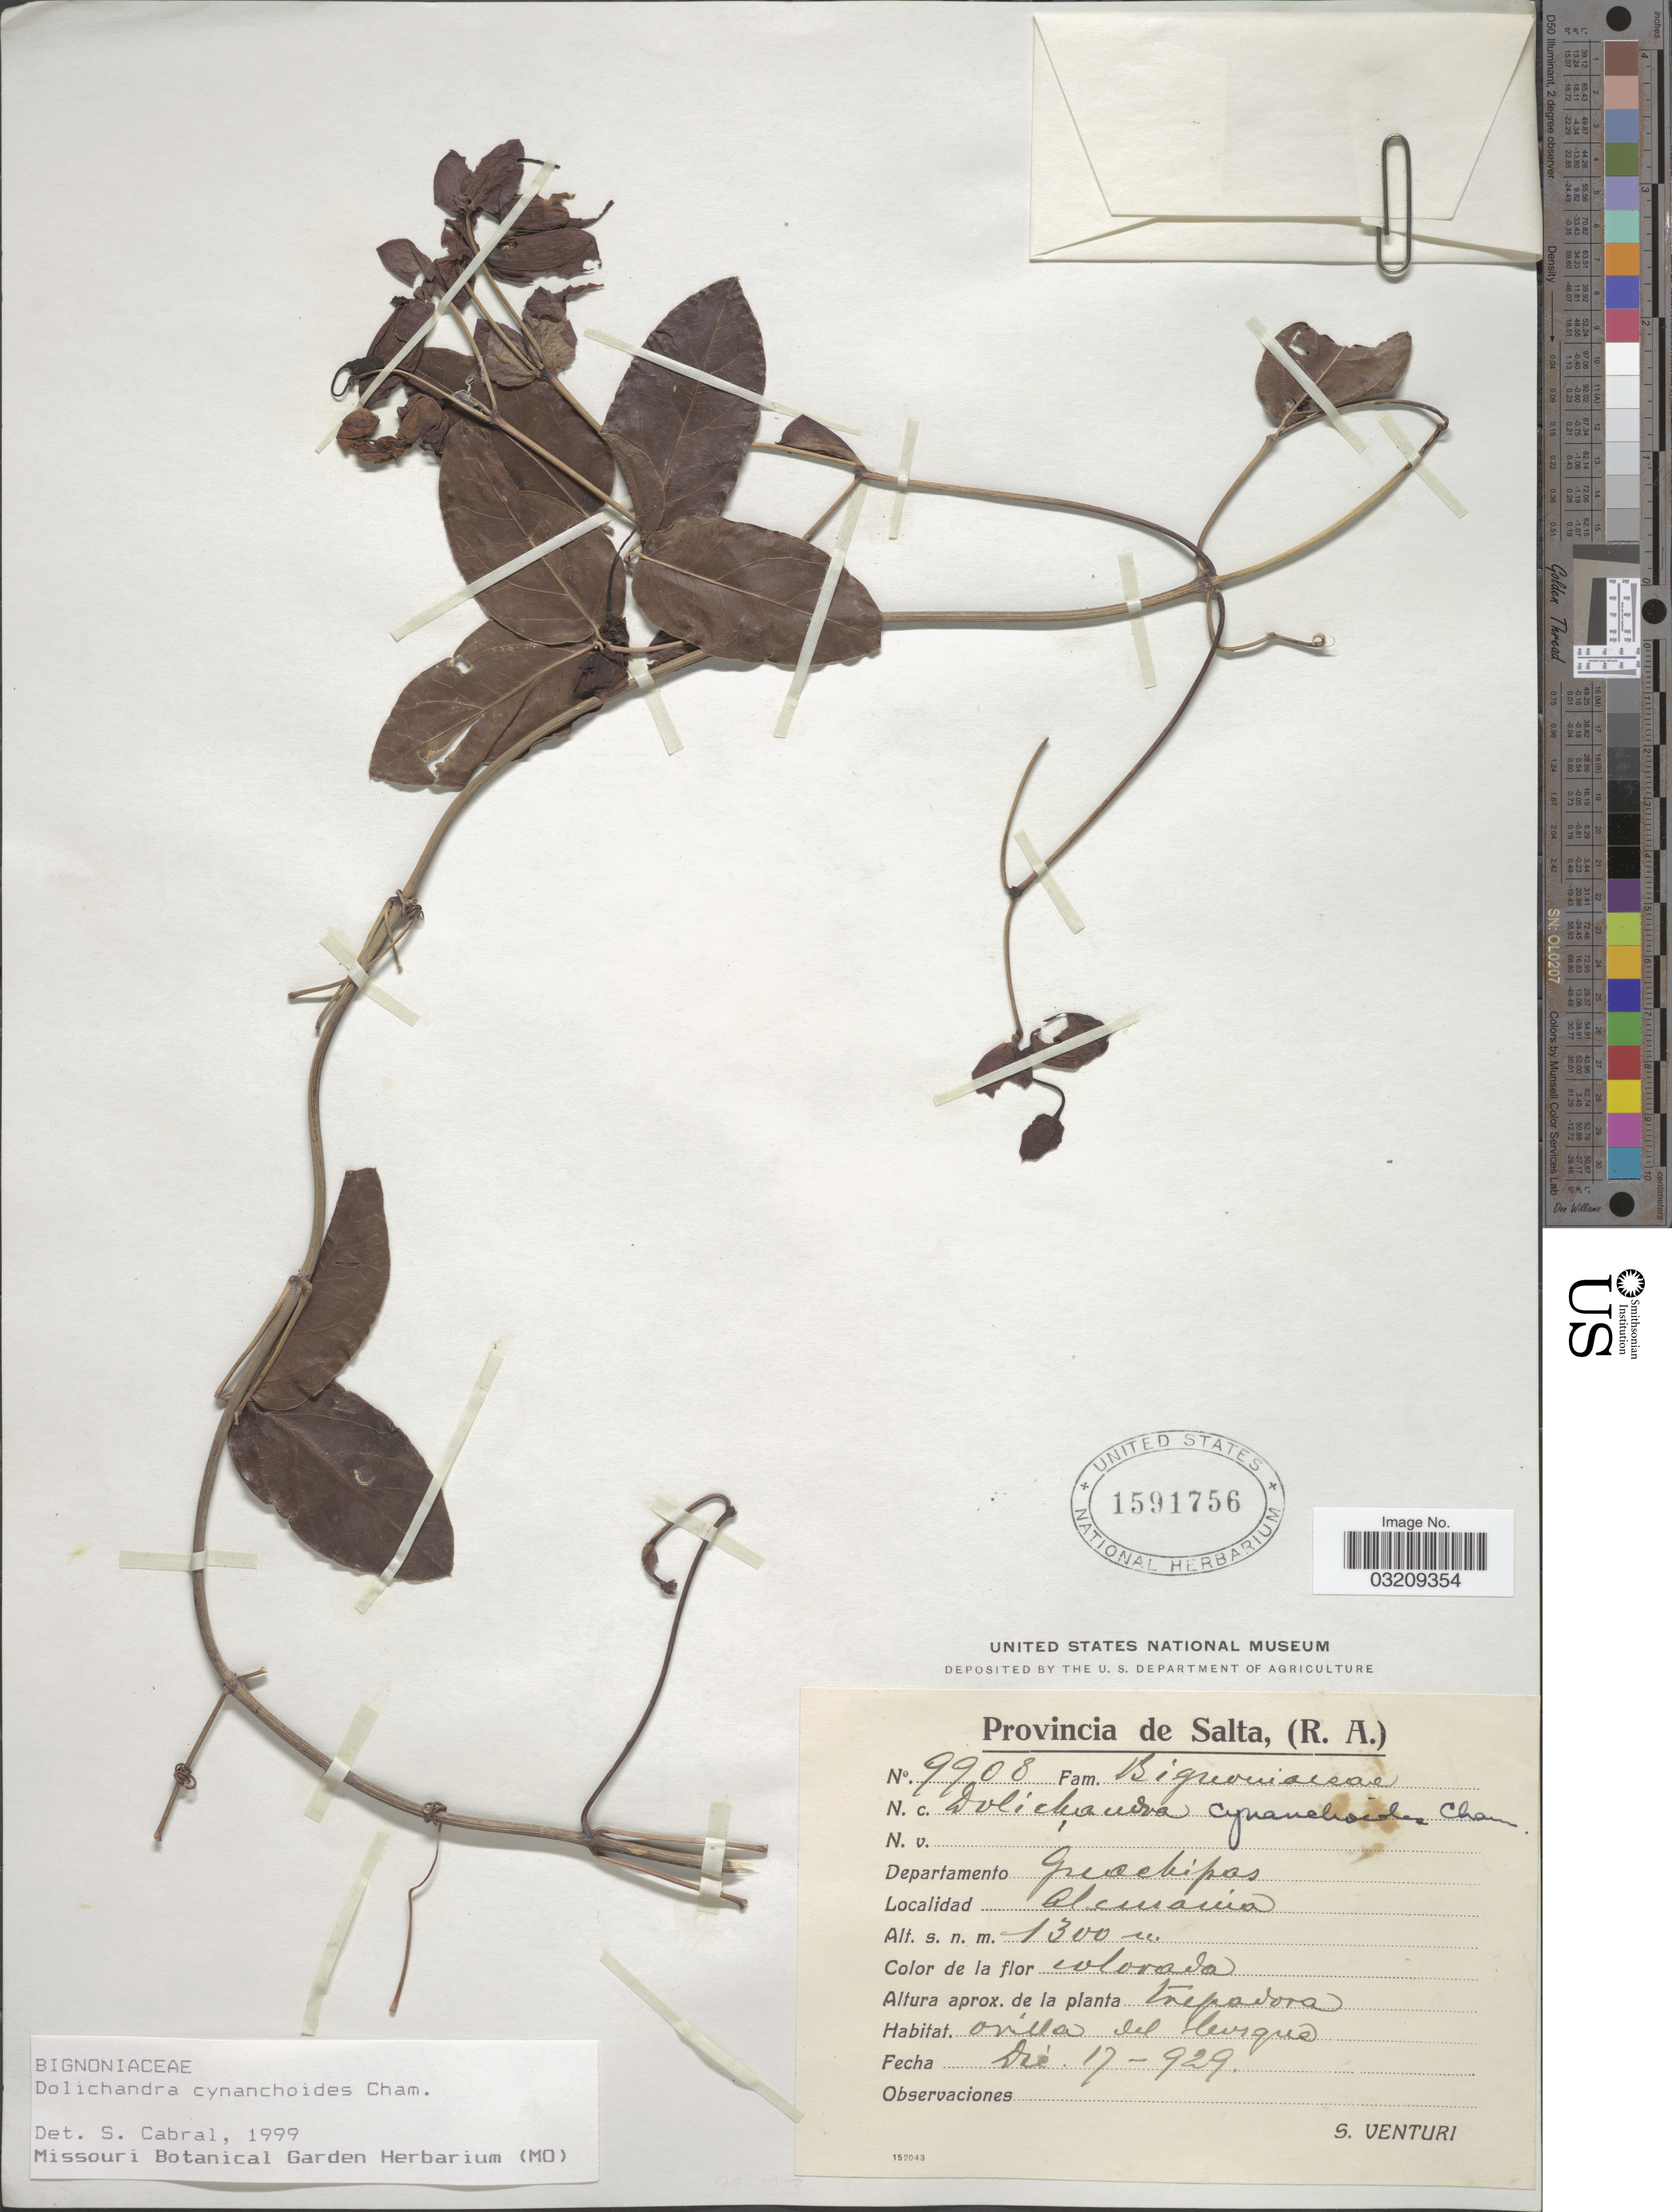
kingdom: Plantae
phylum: Tracheophyta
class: Magnoliopsida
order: Lamiales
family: Bignoniaceae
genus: Dolichandra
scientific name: Dolichandra cynanchoides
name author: Cham.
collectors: S. Venturi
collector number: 9908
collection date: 1929-12-17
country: Argentina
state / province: Salta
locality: Departamento Juachipas. Alemania.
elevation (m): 1300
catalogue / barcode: US 1591756